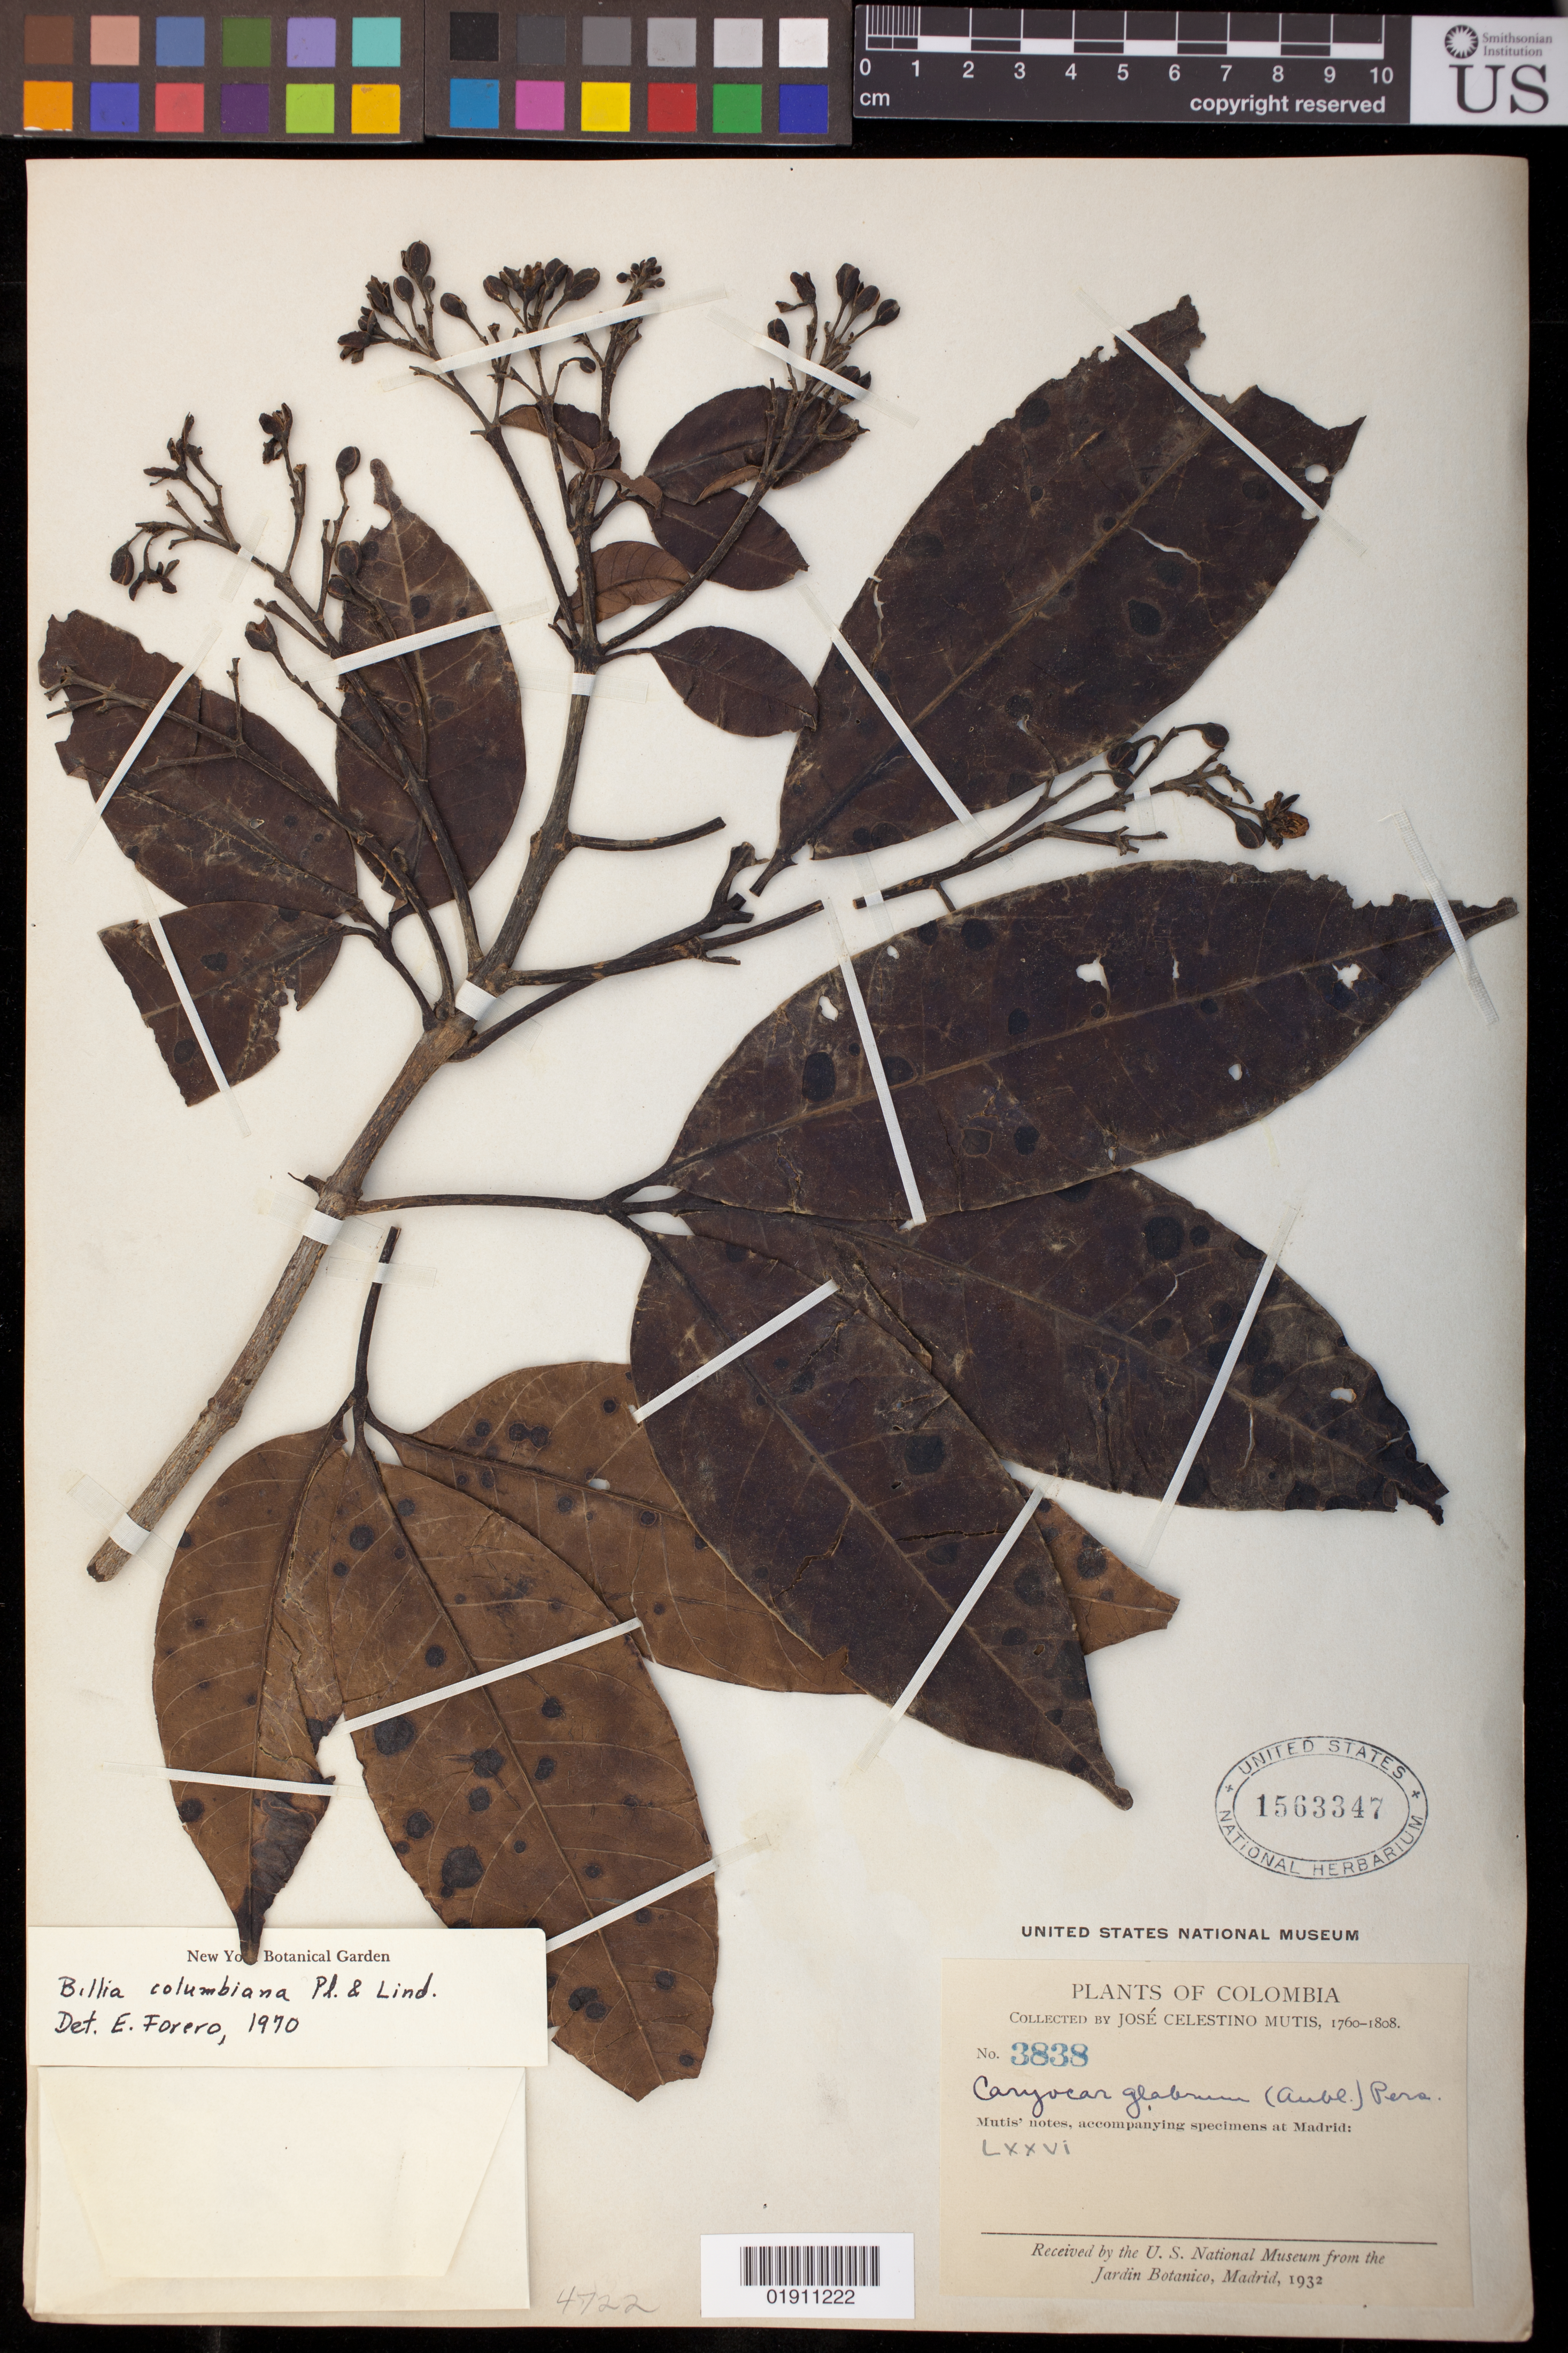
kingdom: Plantae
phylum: Tracheophyta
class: Magnoliopsida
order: Sapindales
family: Sapindaceae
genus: Billia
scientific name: Billia rosea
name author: (Planch. & Linden) C. Ulloa & P.M. Jørg.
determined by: Acevedo-Rodríguez, P., (BOT), Smithsonian Institution - National Museum of Natural History (UNITED STATES)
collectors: J. C. B. Mutis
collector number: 3838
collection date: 1760/1808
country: Colombia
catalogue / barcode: US 1563347